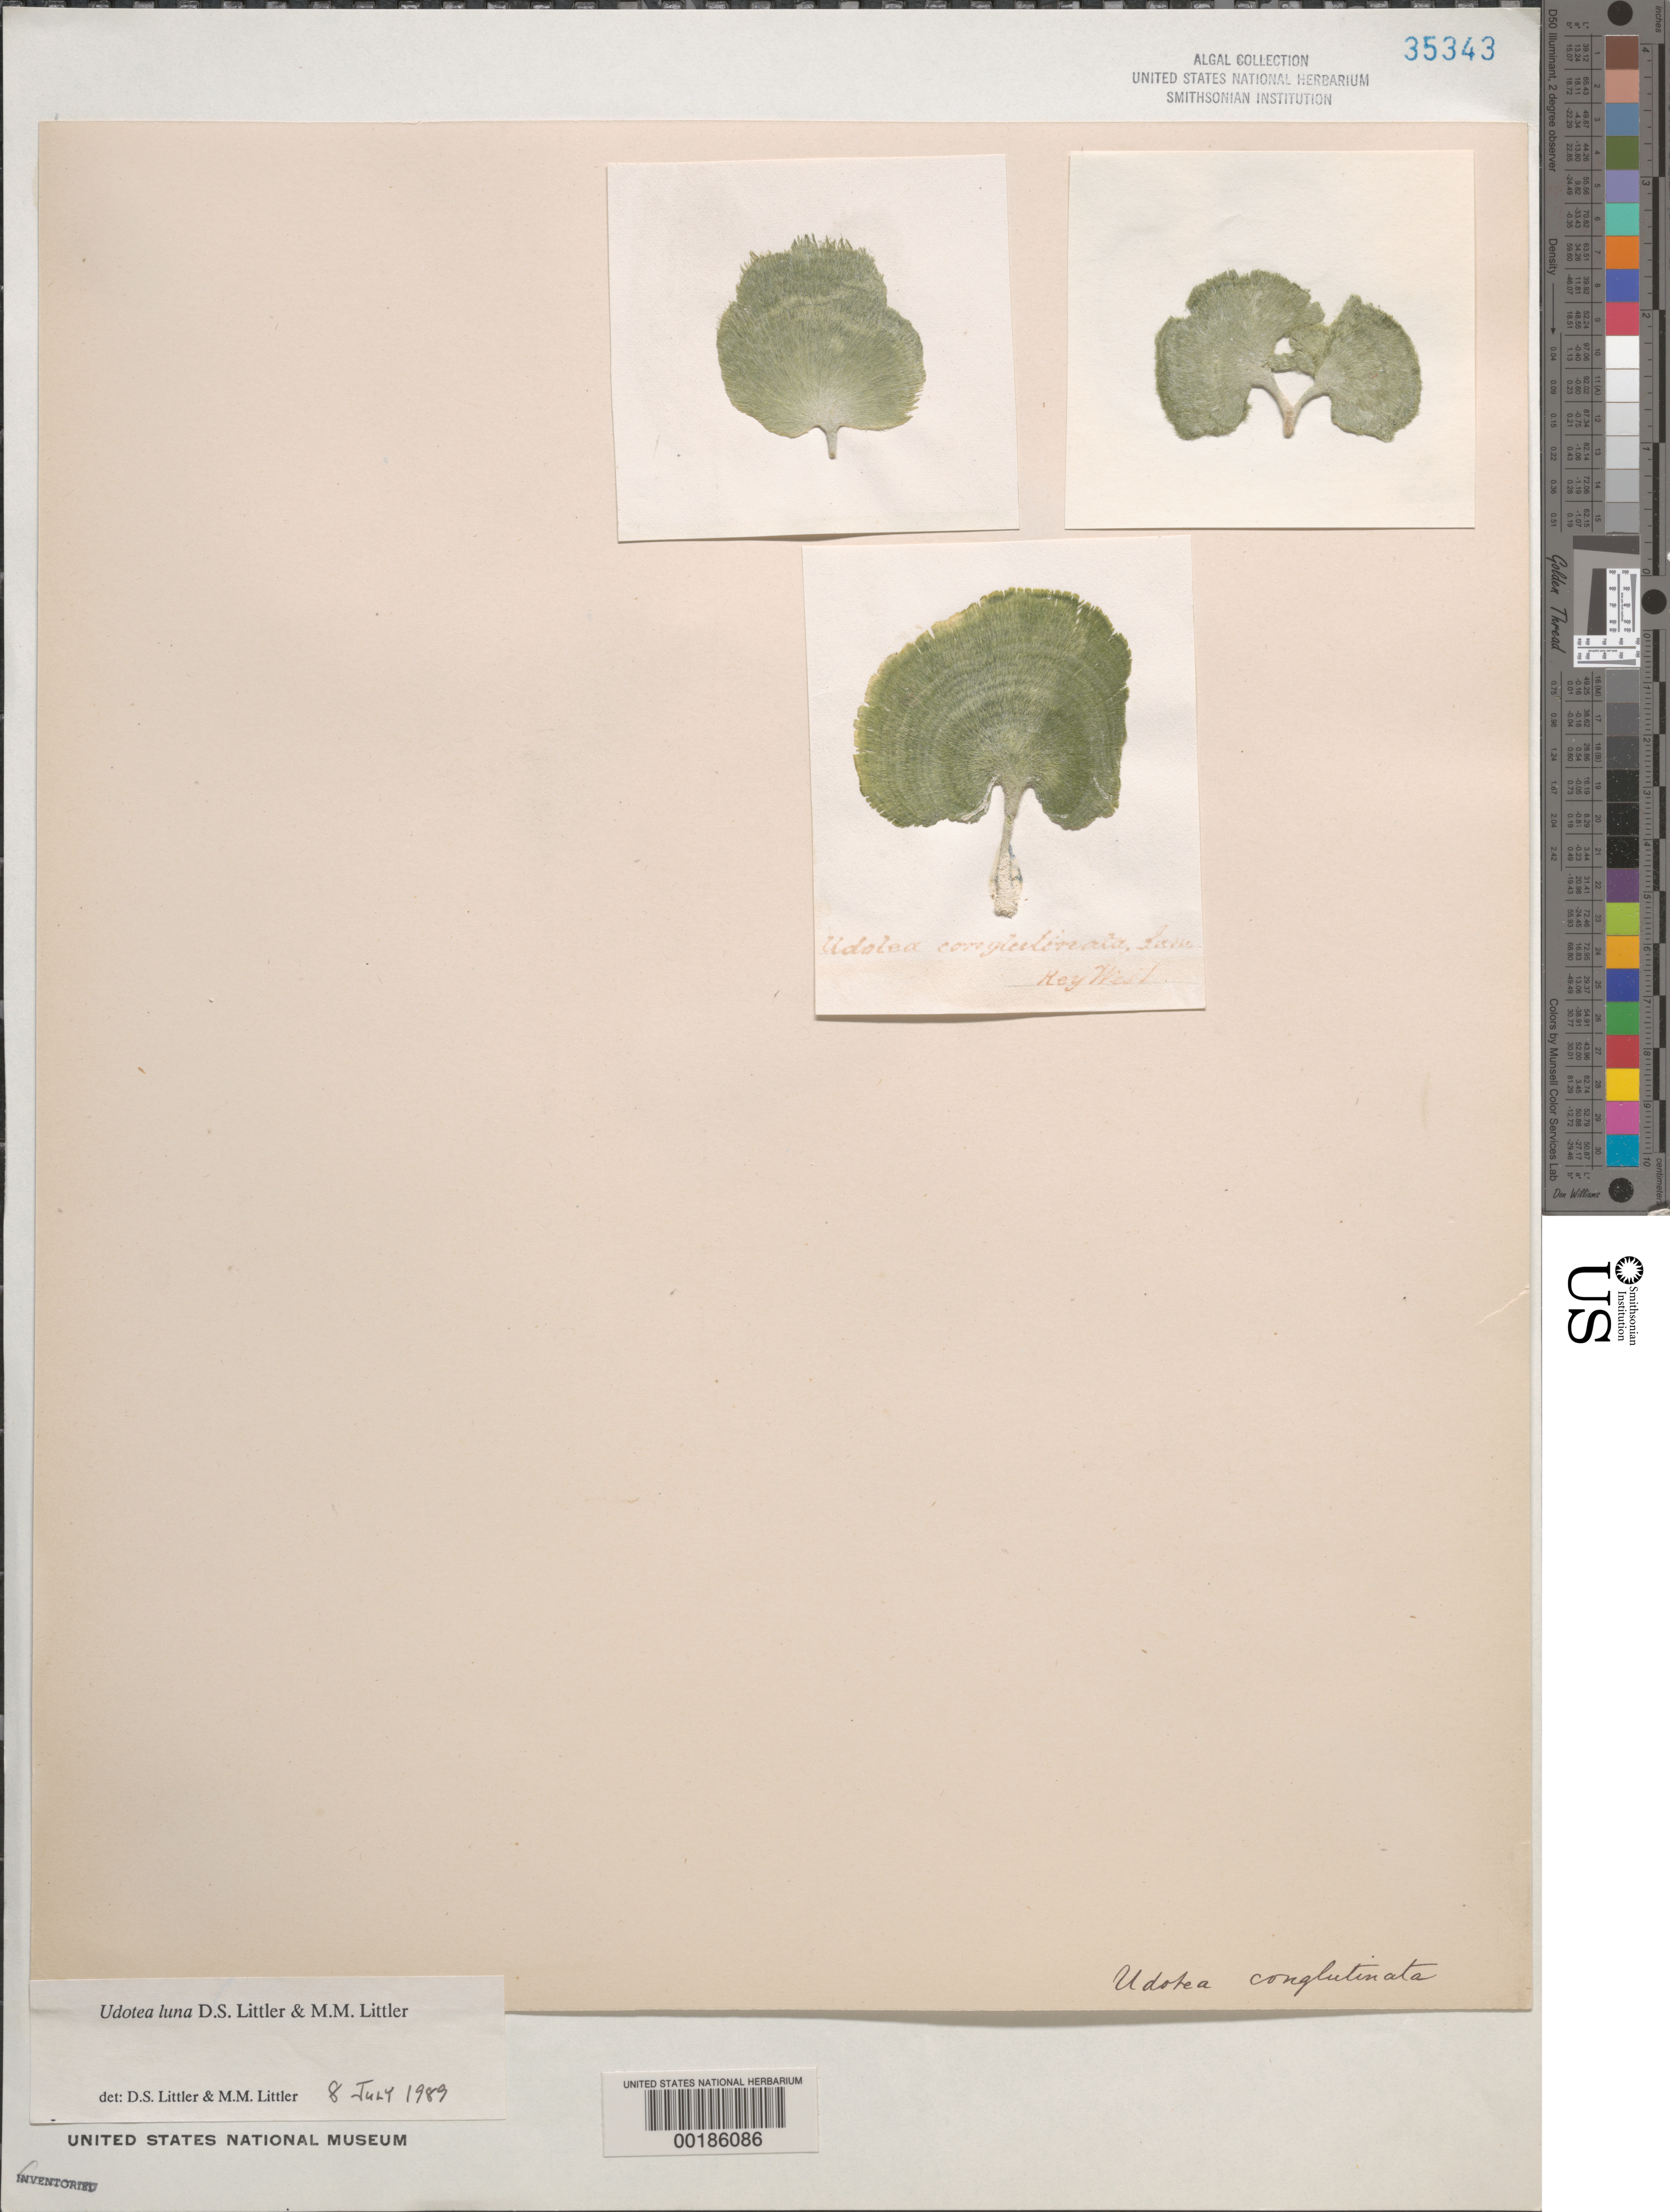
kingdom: Plantae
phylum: Chlorophyta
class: Ulvophyceae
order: Bryopsidales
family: Udoteaceae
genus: Udotea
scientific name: Udotea luna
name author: D.S. Littler & Littler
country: United States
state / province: Florida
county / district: Monroe County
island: Key West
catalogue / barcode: US 35343